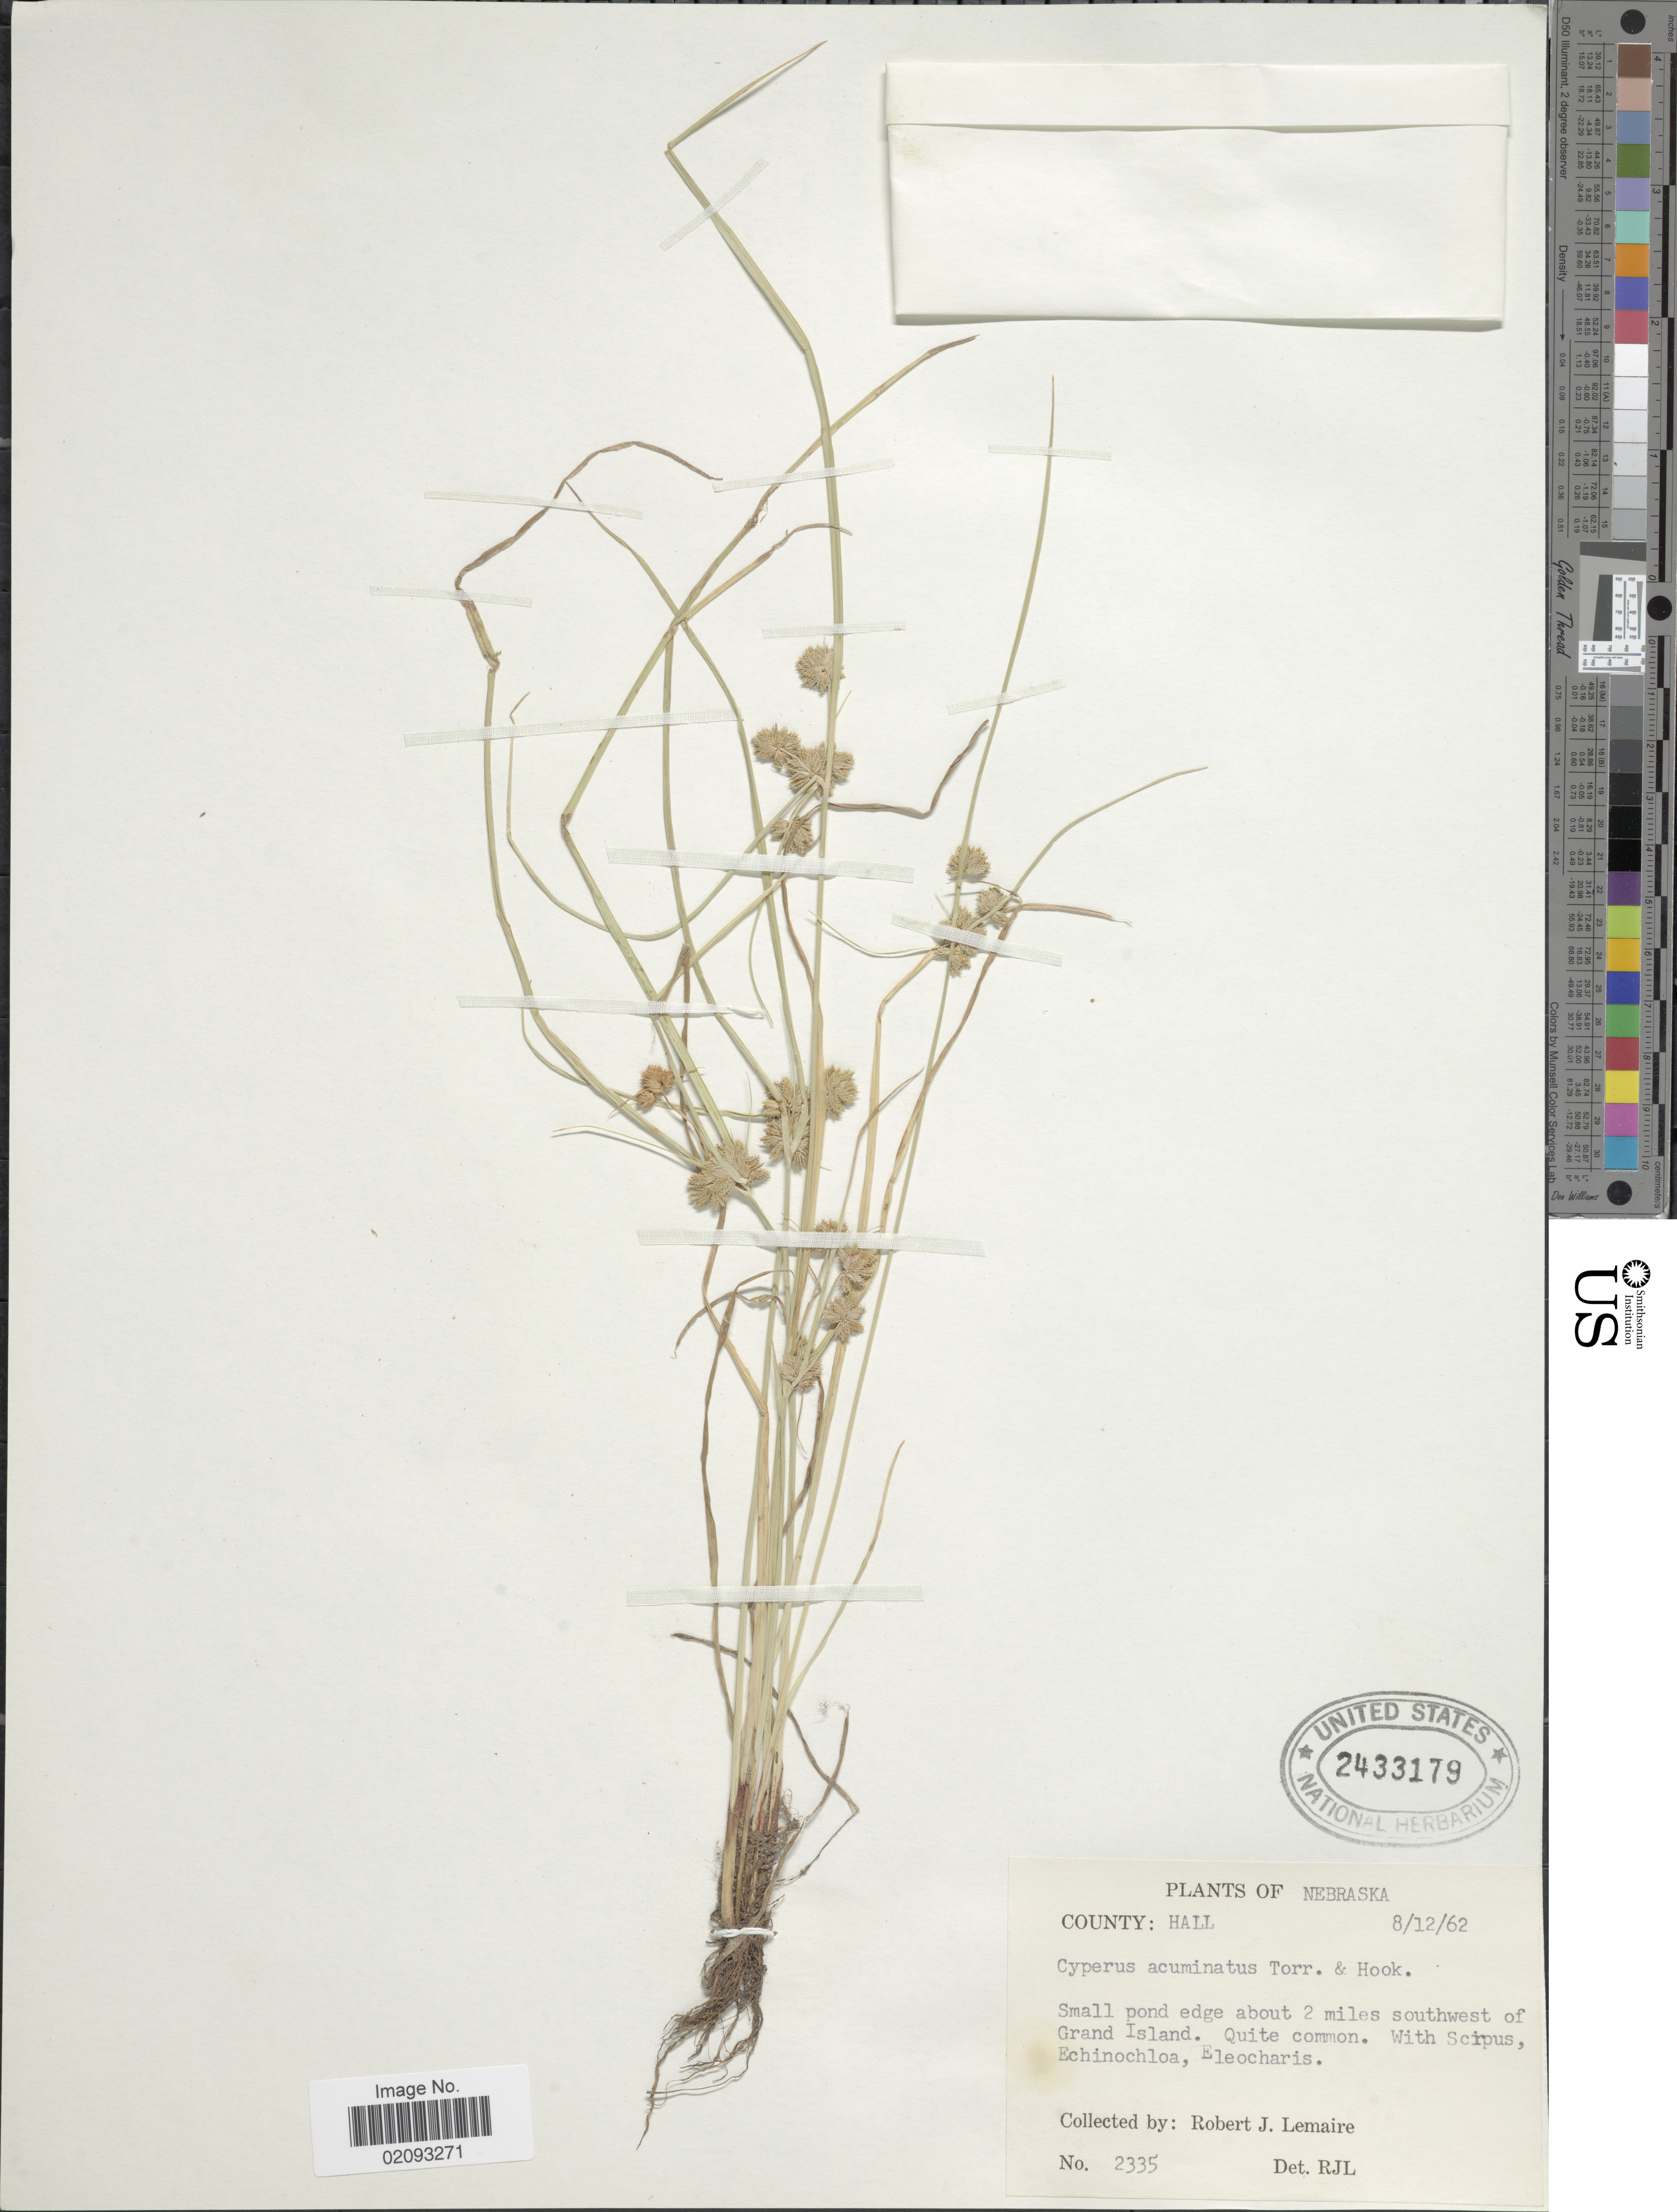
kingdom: Plantae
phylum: Tracheophyta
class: Liliopsida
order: Poales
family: Cyperaceae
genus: Cyperus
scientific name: Cyperus acuminatus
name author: Torr. & Hook.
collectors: R. J. Lemaire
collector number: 2335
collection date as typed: Transcribed d/m/y: 12/8/62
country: United States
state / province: Nebraska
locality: County: Hall. about 2 miles southwest of Grand Island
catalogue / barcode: US 2433179